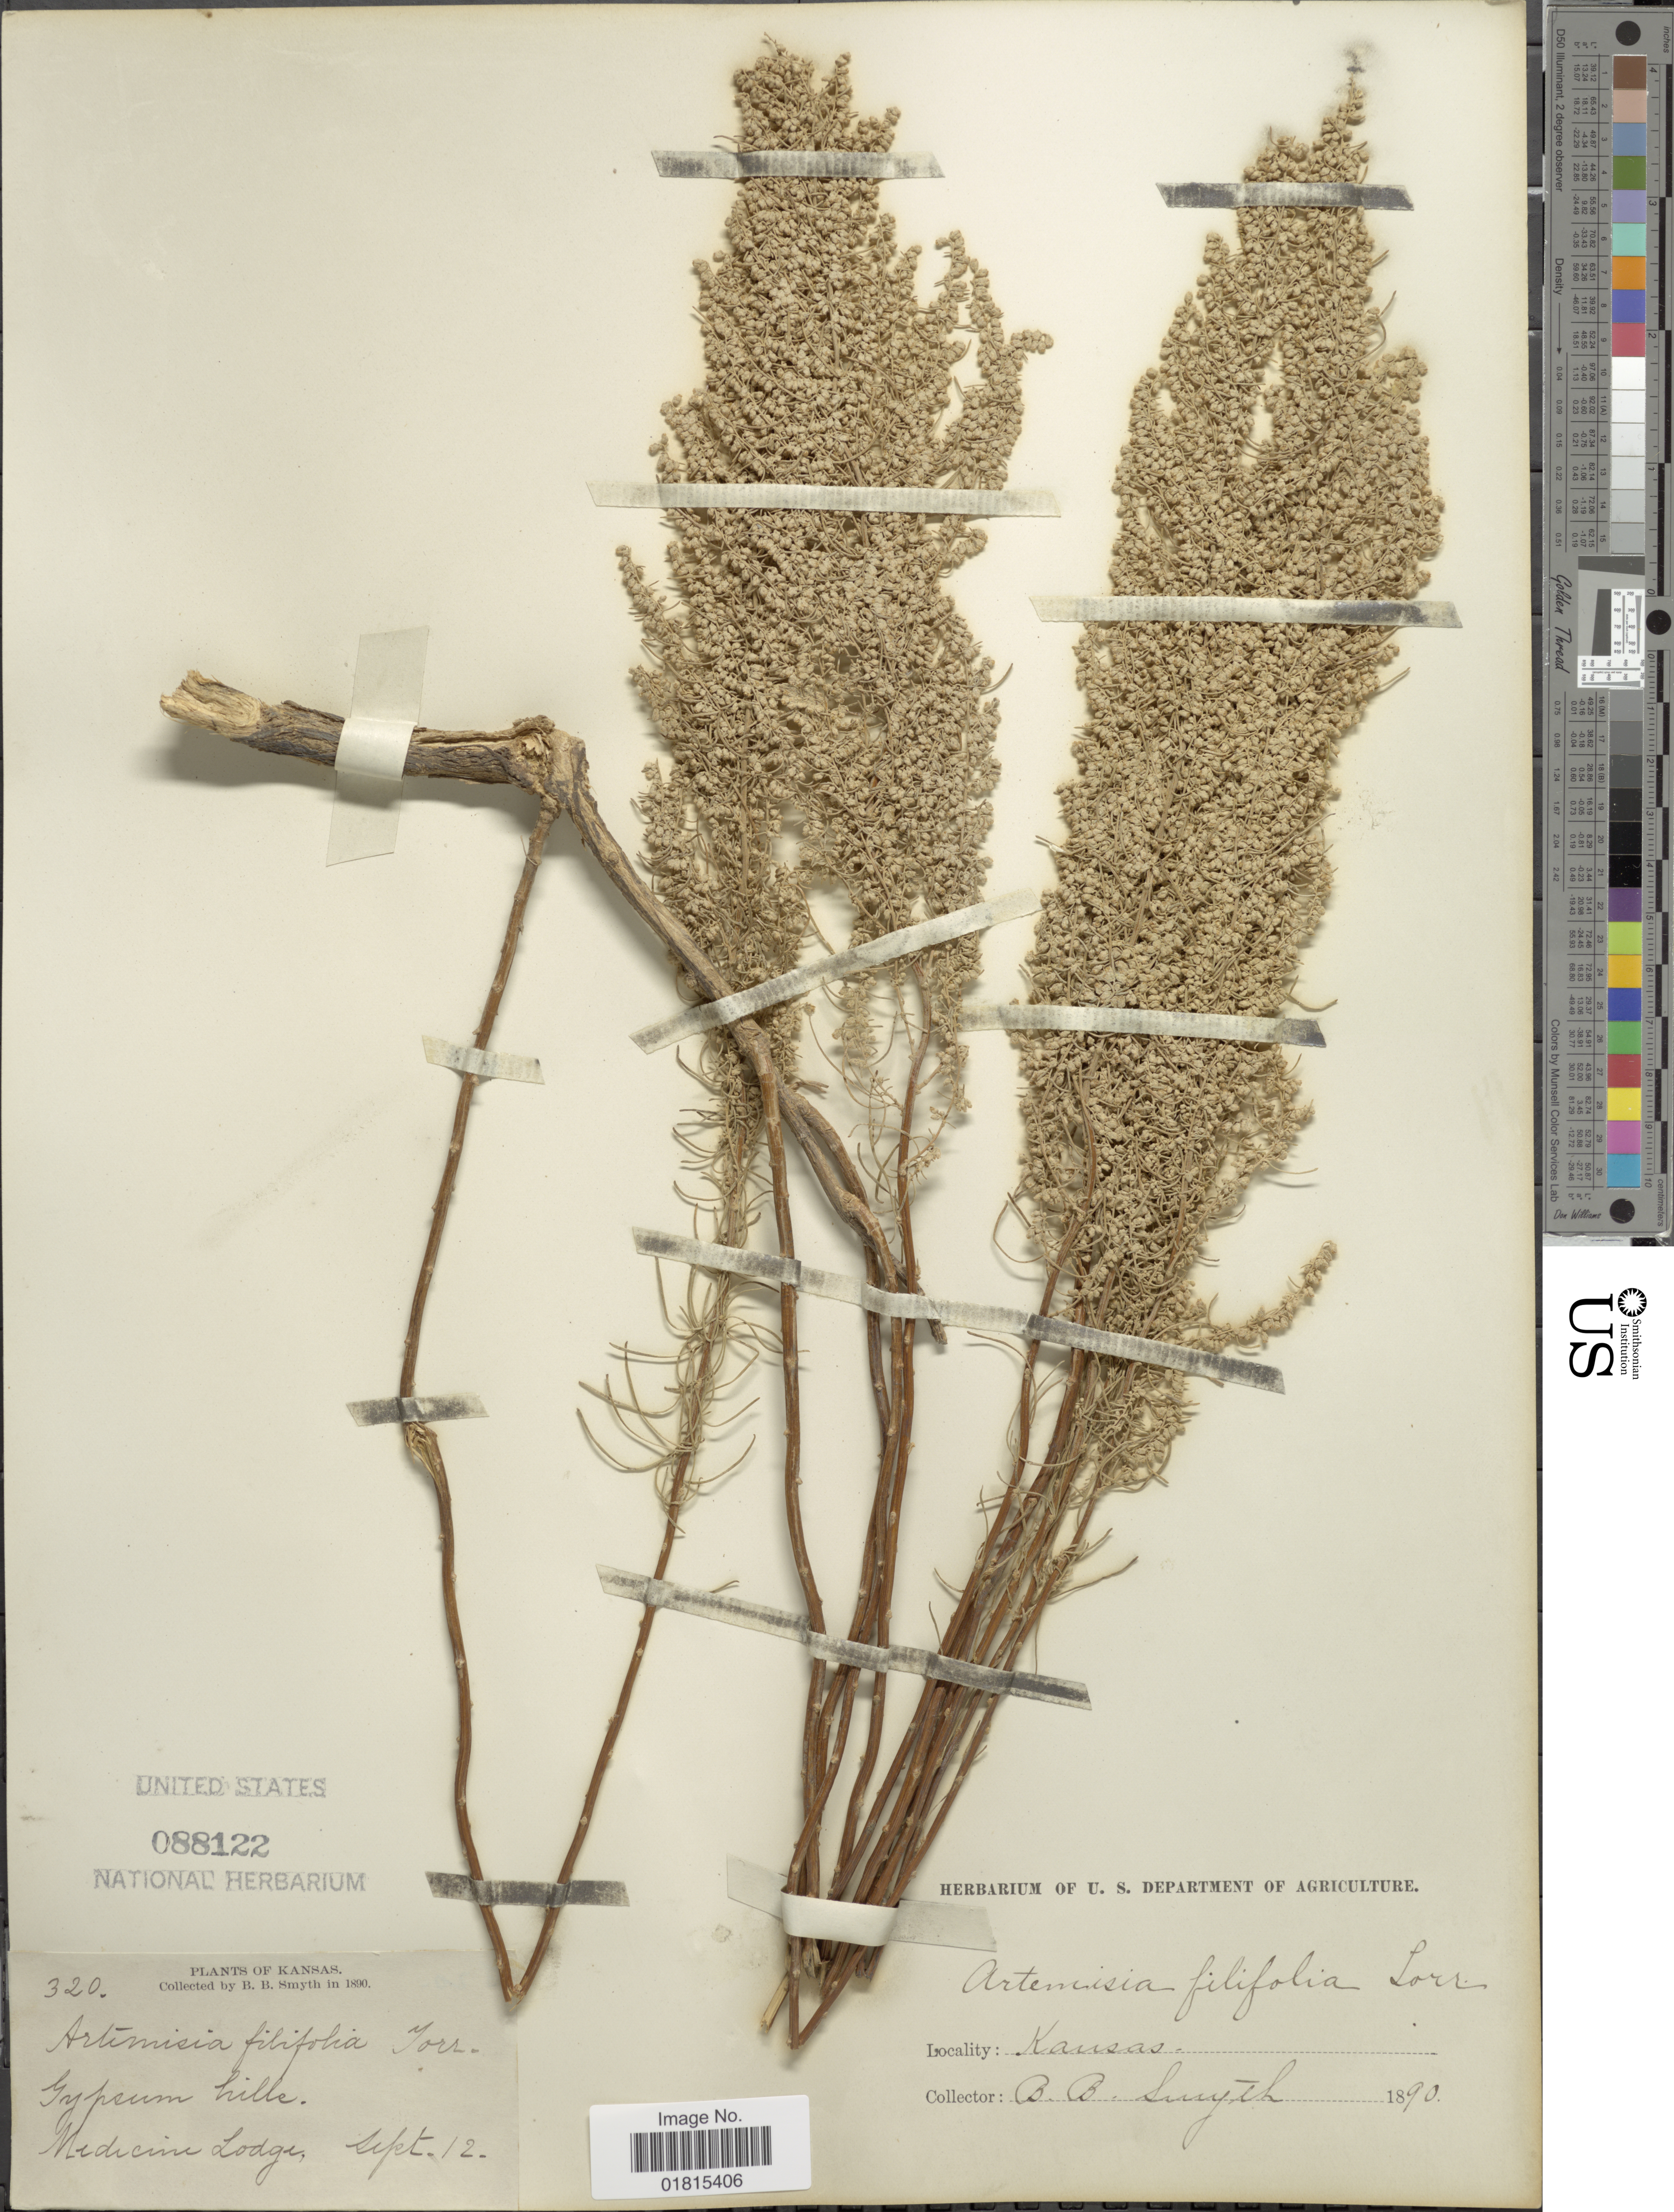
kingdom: Plantae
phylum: Tracheophyta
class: Magnoliopsida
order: Asterales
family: Asteraceae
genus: Artemisia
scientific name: Artemisia filifolia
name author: Torr.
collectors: B. Smyth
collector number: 320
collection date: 1890-09-12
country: United States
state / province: Kansas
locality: Gypsum hills. Medicine Lodge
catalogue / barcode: US 88122